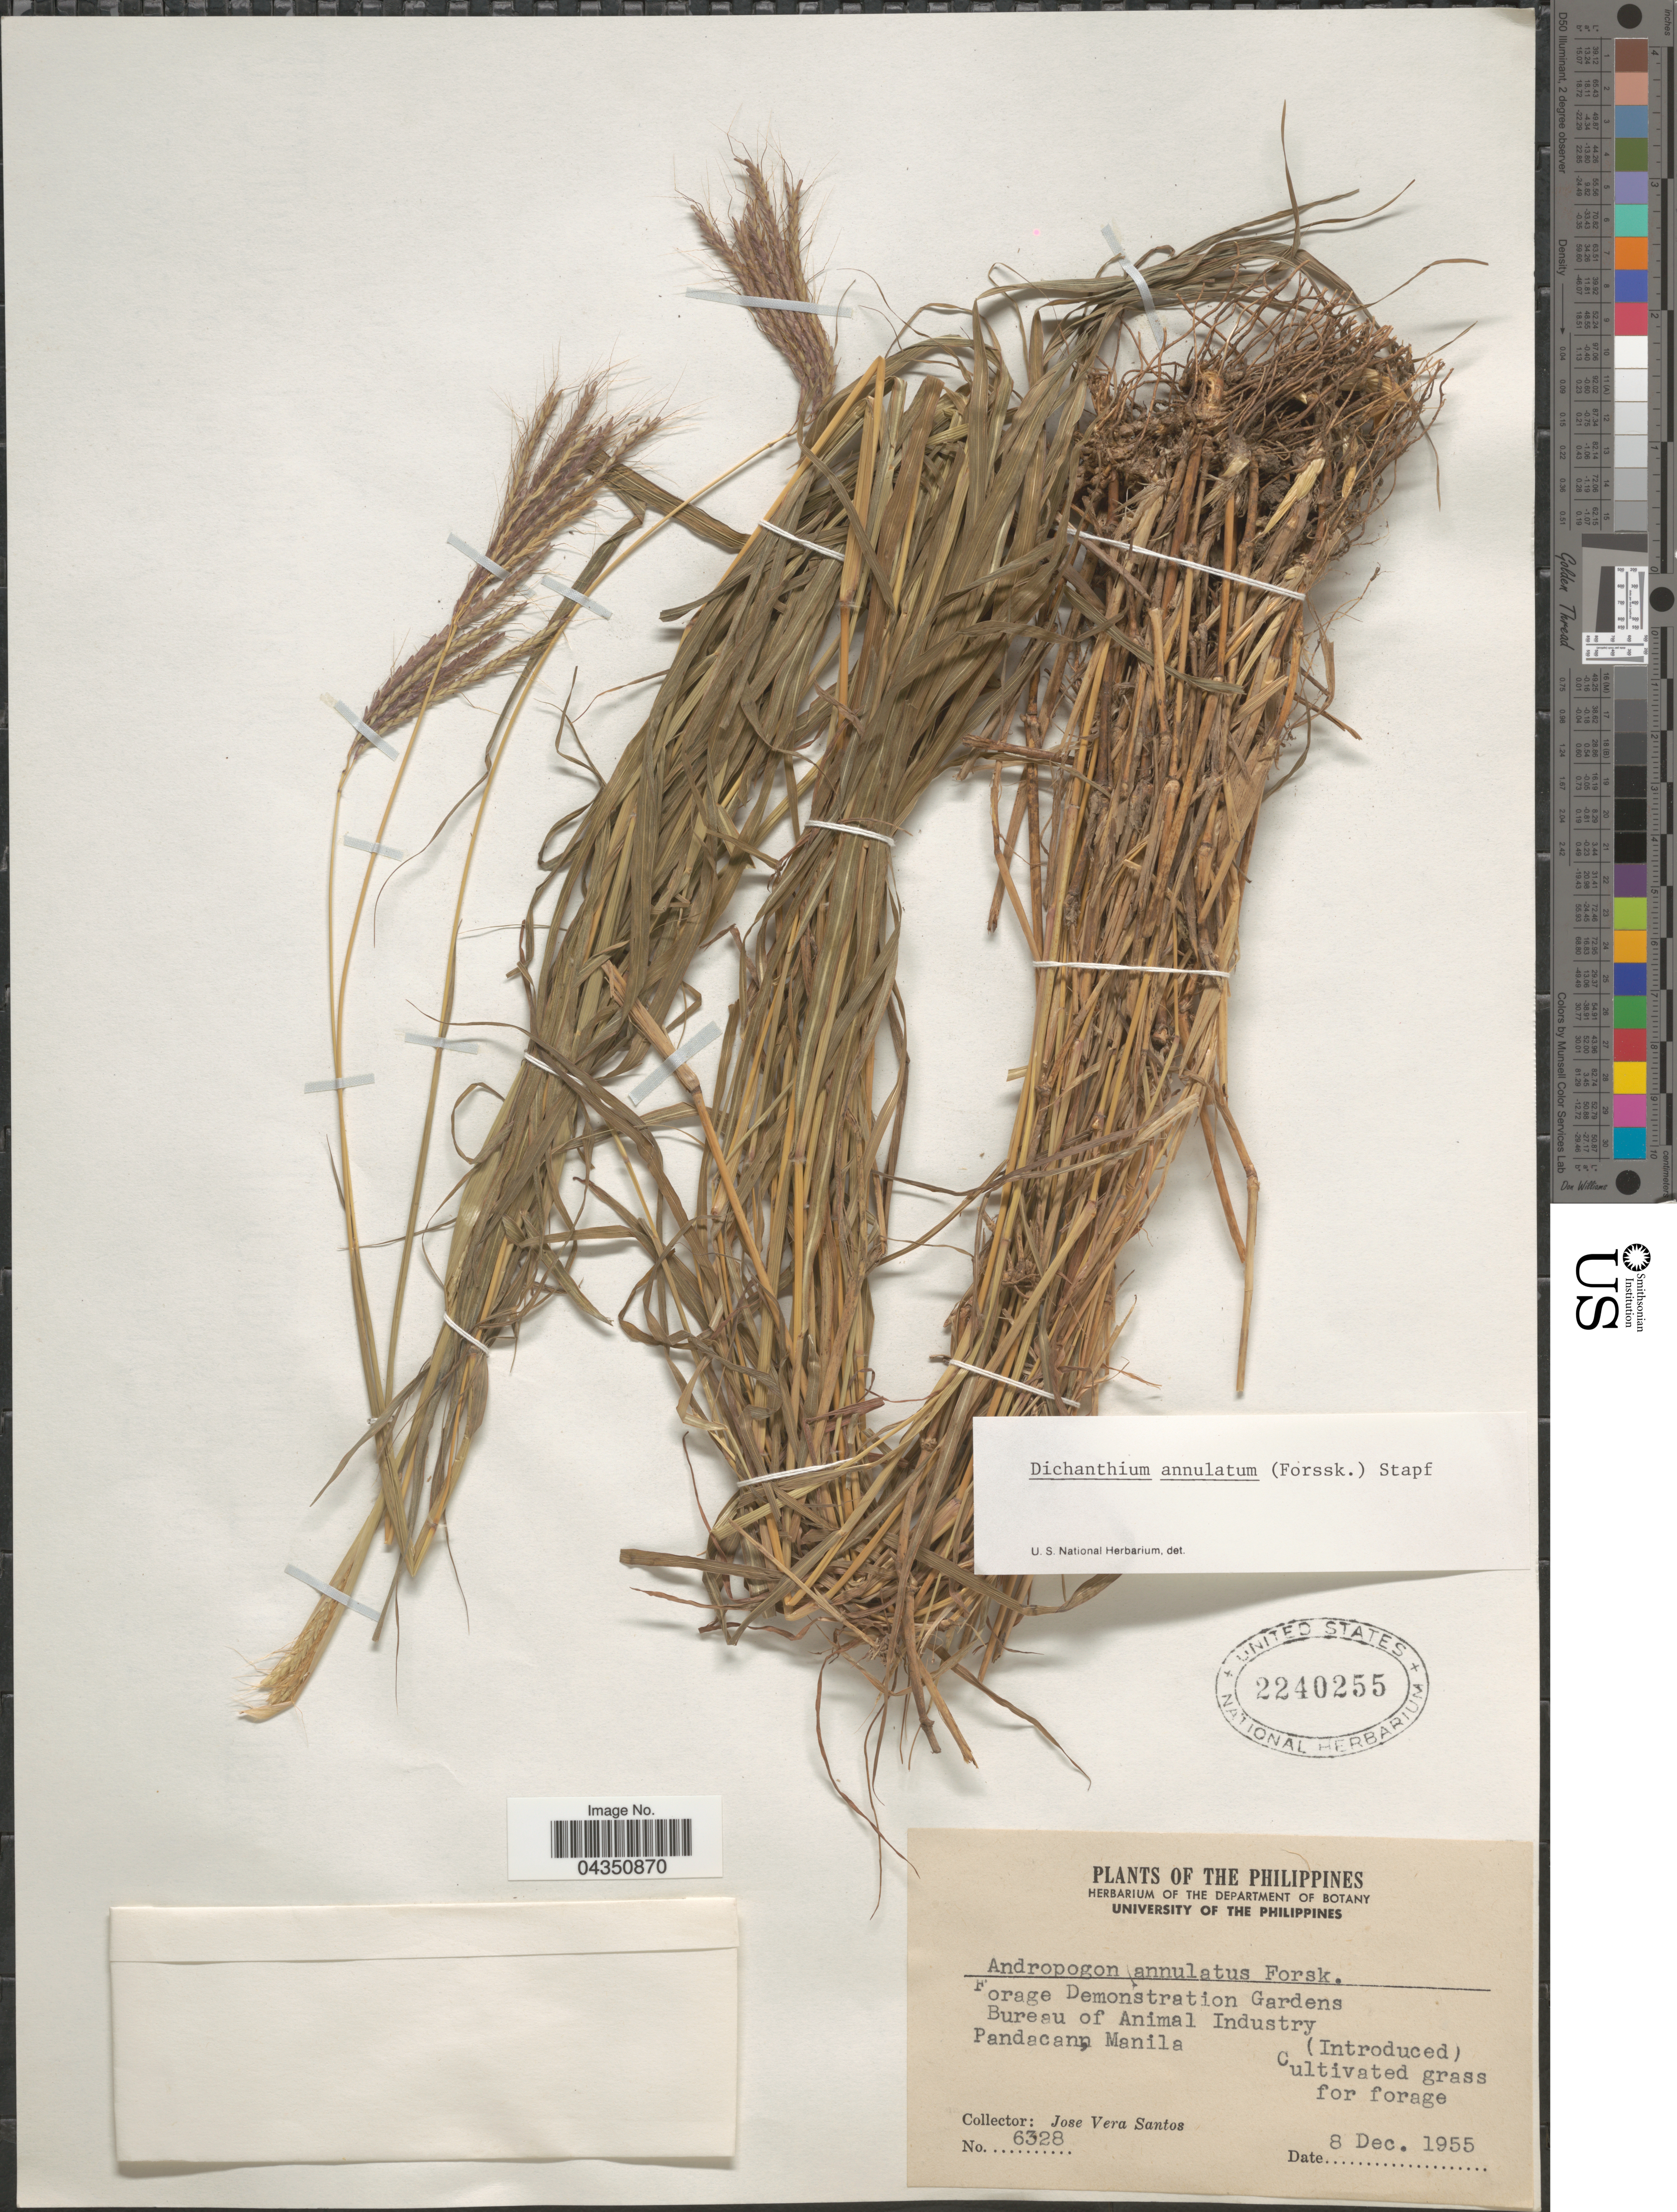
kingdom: Plantae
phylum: Tracheophyta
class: Liliopsida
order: Poales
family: Poaceae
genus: Dichanthium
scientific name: Dichanthium annulatum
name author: (Forssk.) Stapf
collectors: J. V. Santos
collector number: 6328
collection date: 1955-12-08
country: Philippines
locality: Forage Demonstration Gardens. Bureau of Animal Industry. Pandacann Manila.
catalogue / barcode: US 2240255